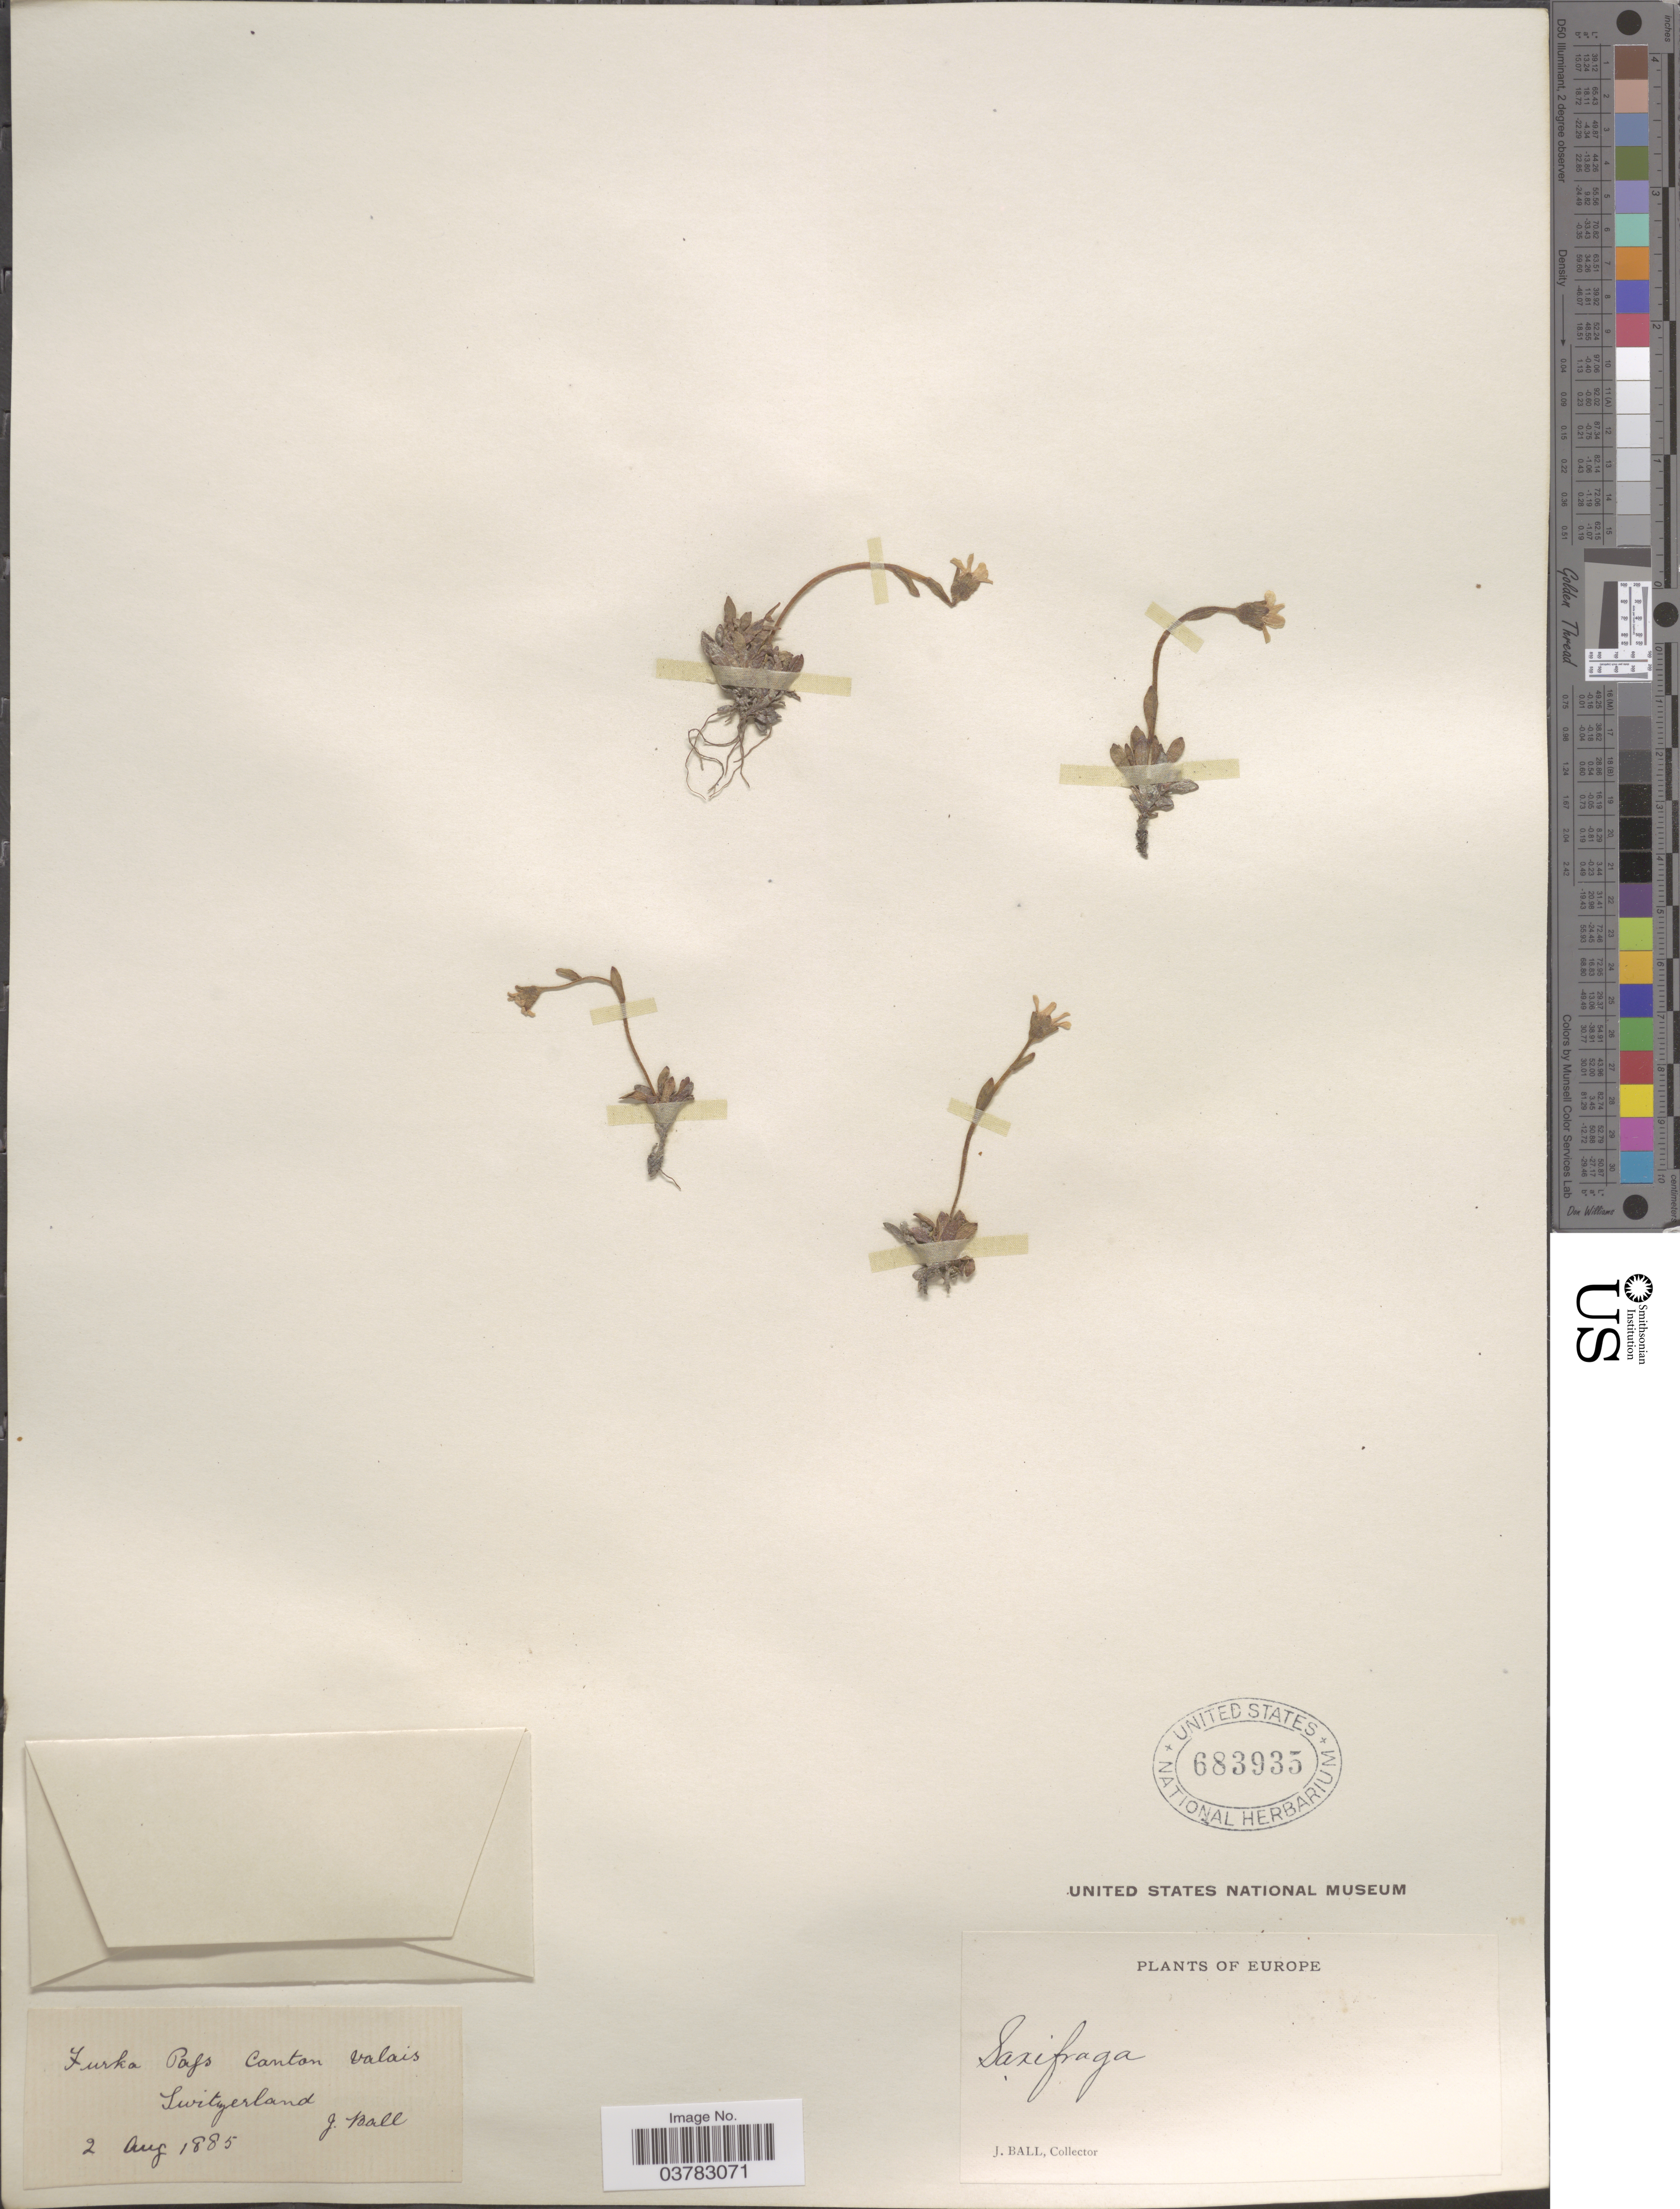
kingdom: Plantae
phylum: Tracheophyta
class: Magnoliopsida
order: Saxifragales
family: Saxifragaceae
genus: Saxifraga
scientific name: Saxifraga sp.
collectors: J. Ball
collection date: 1885-08-02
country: Switzerland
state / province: Valais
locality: Furka Pass Canton Valais.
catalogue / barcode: US 683935